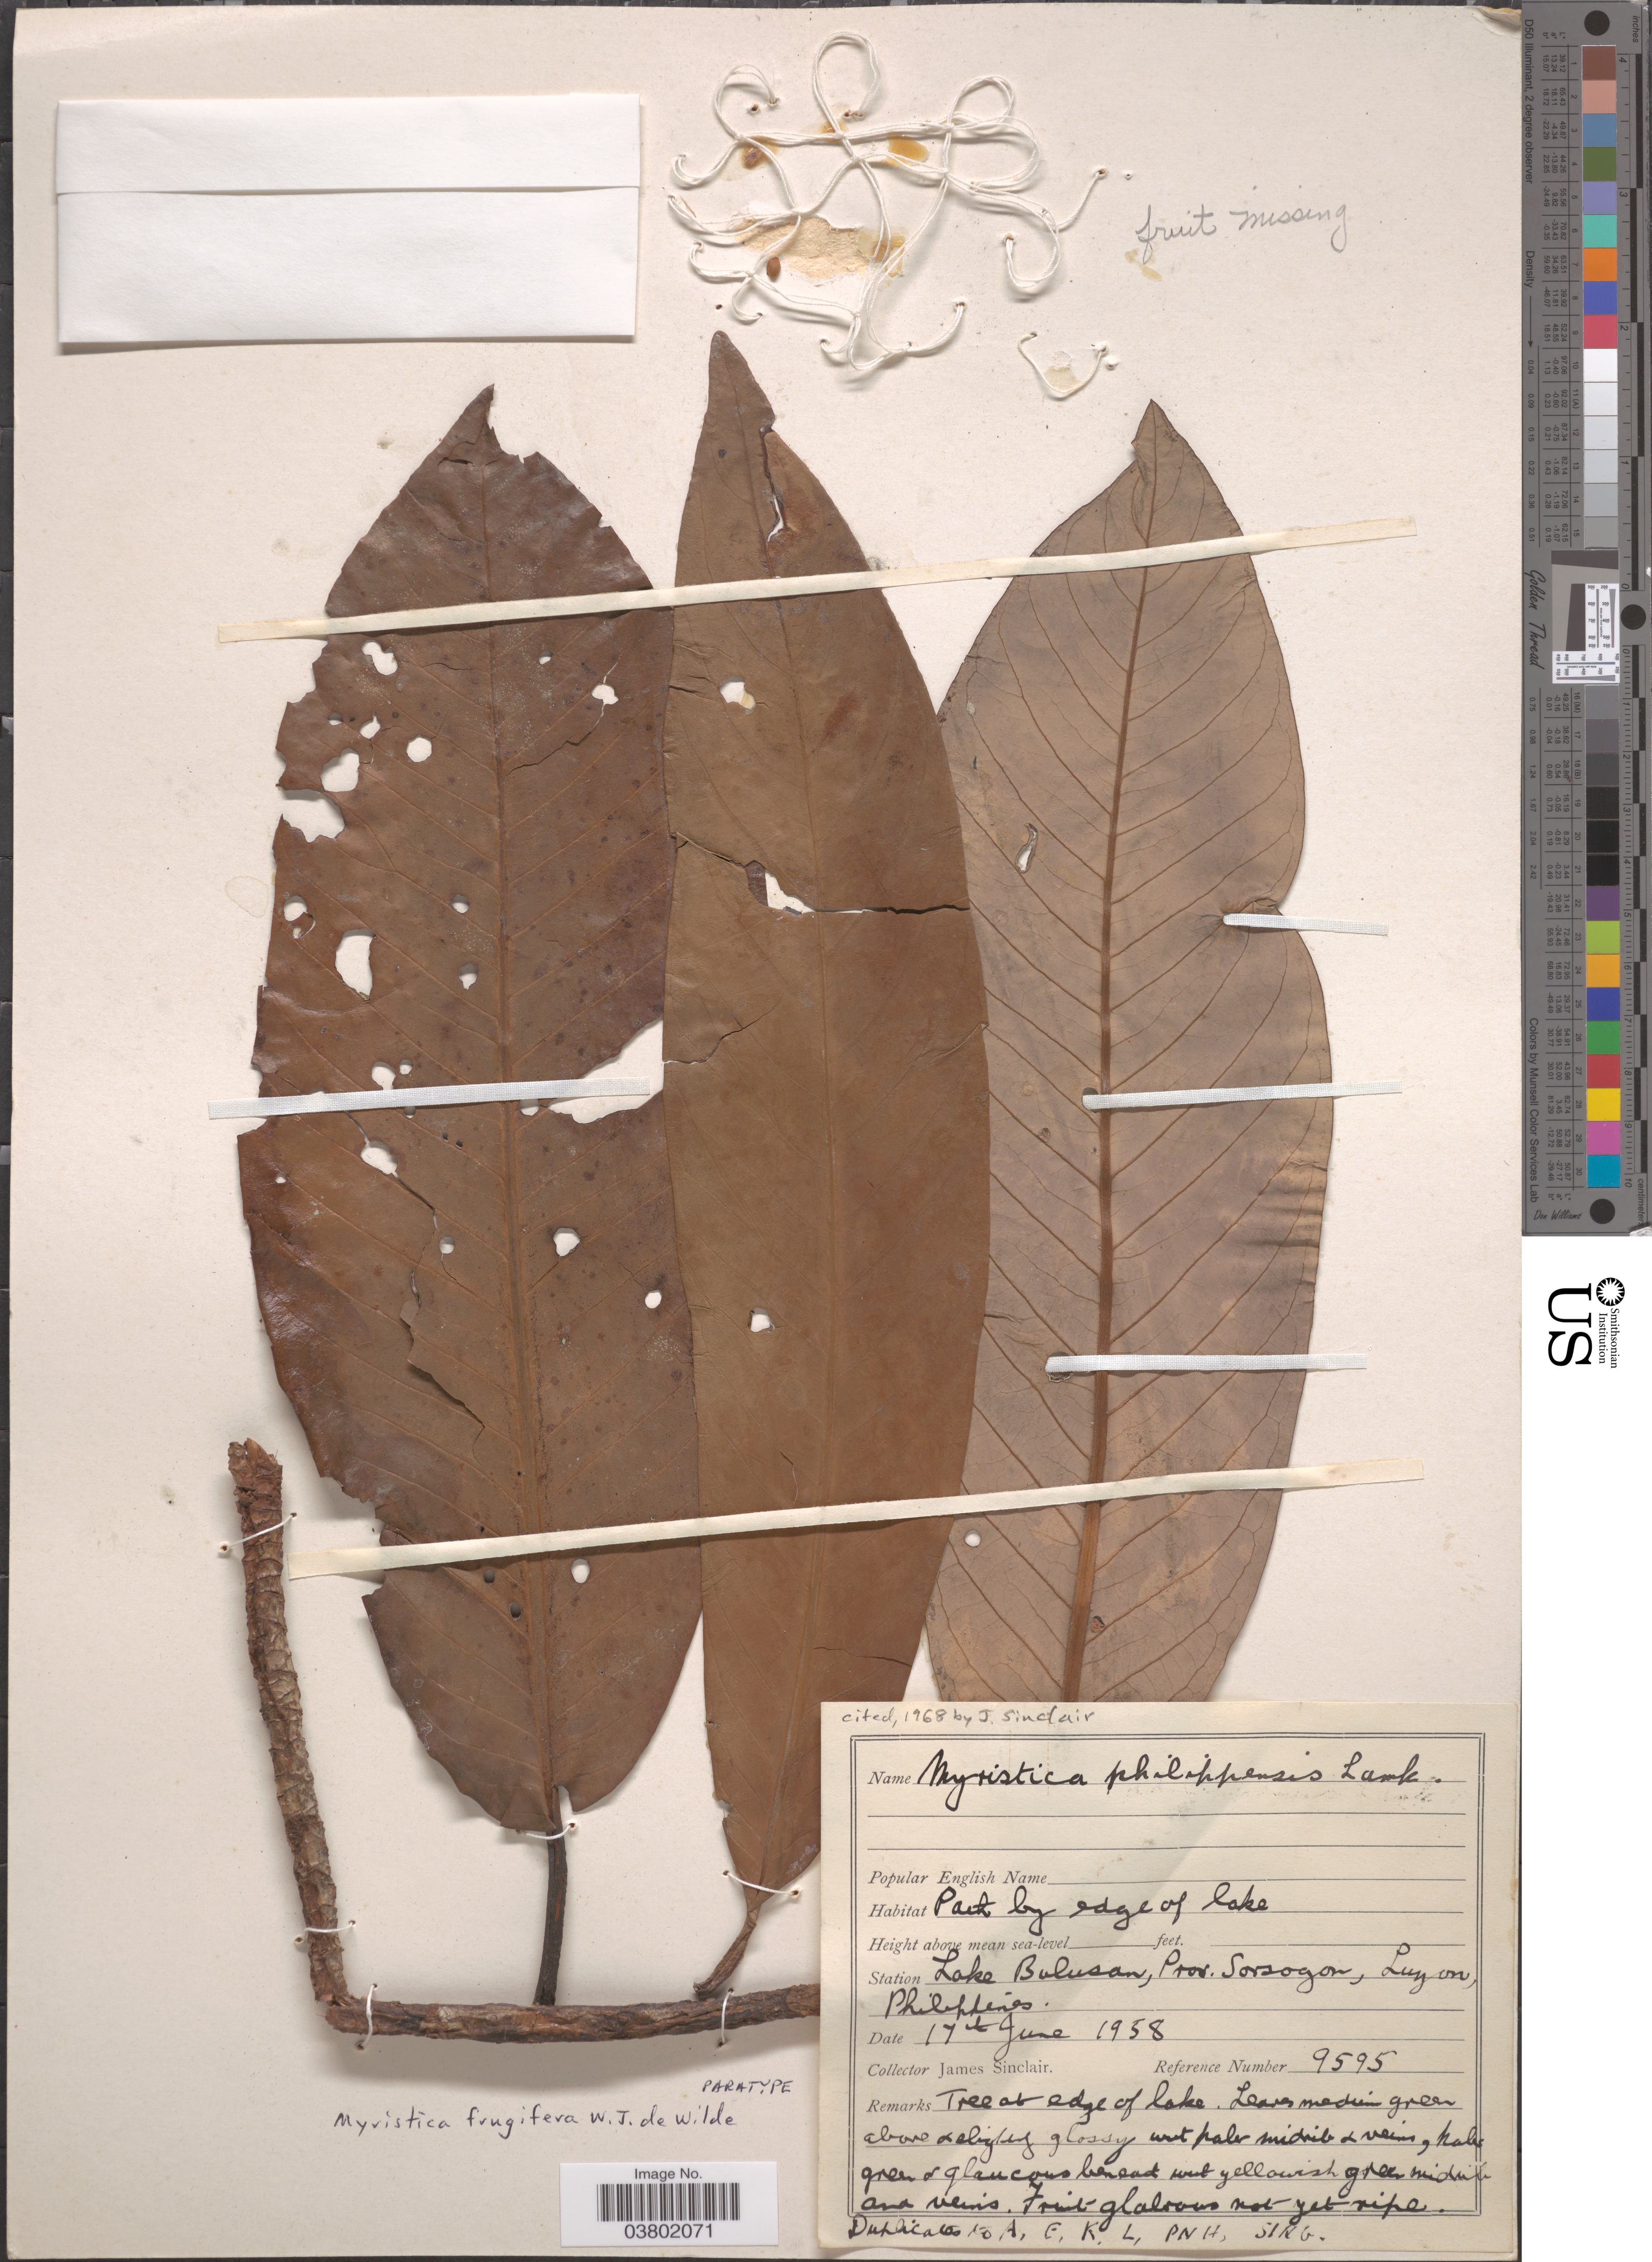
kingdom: Plantae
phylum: Tracheophyta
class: Magnoliopsida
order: Magnoliales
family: Myristicaceae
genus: Myristica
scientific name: Myristica frugifera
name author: W.J. de Wilde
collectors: J. Sinclair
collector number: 9595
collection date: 1958-06-17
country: Philippines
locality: Station Lake Bulusan, Prov. Sorsogon, Luzon.